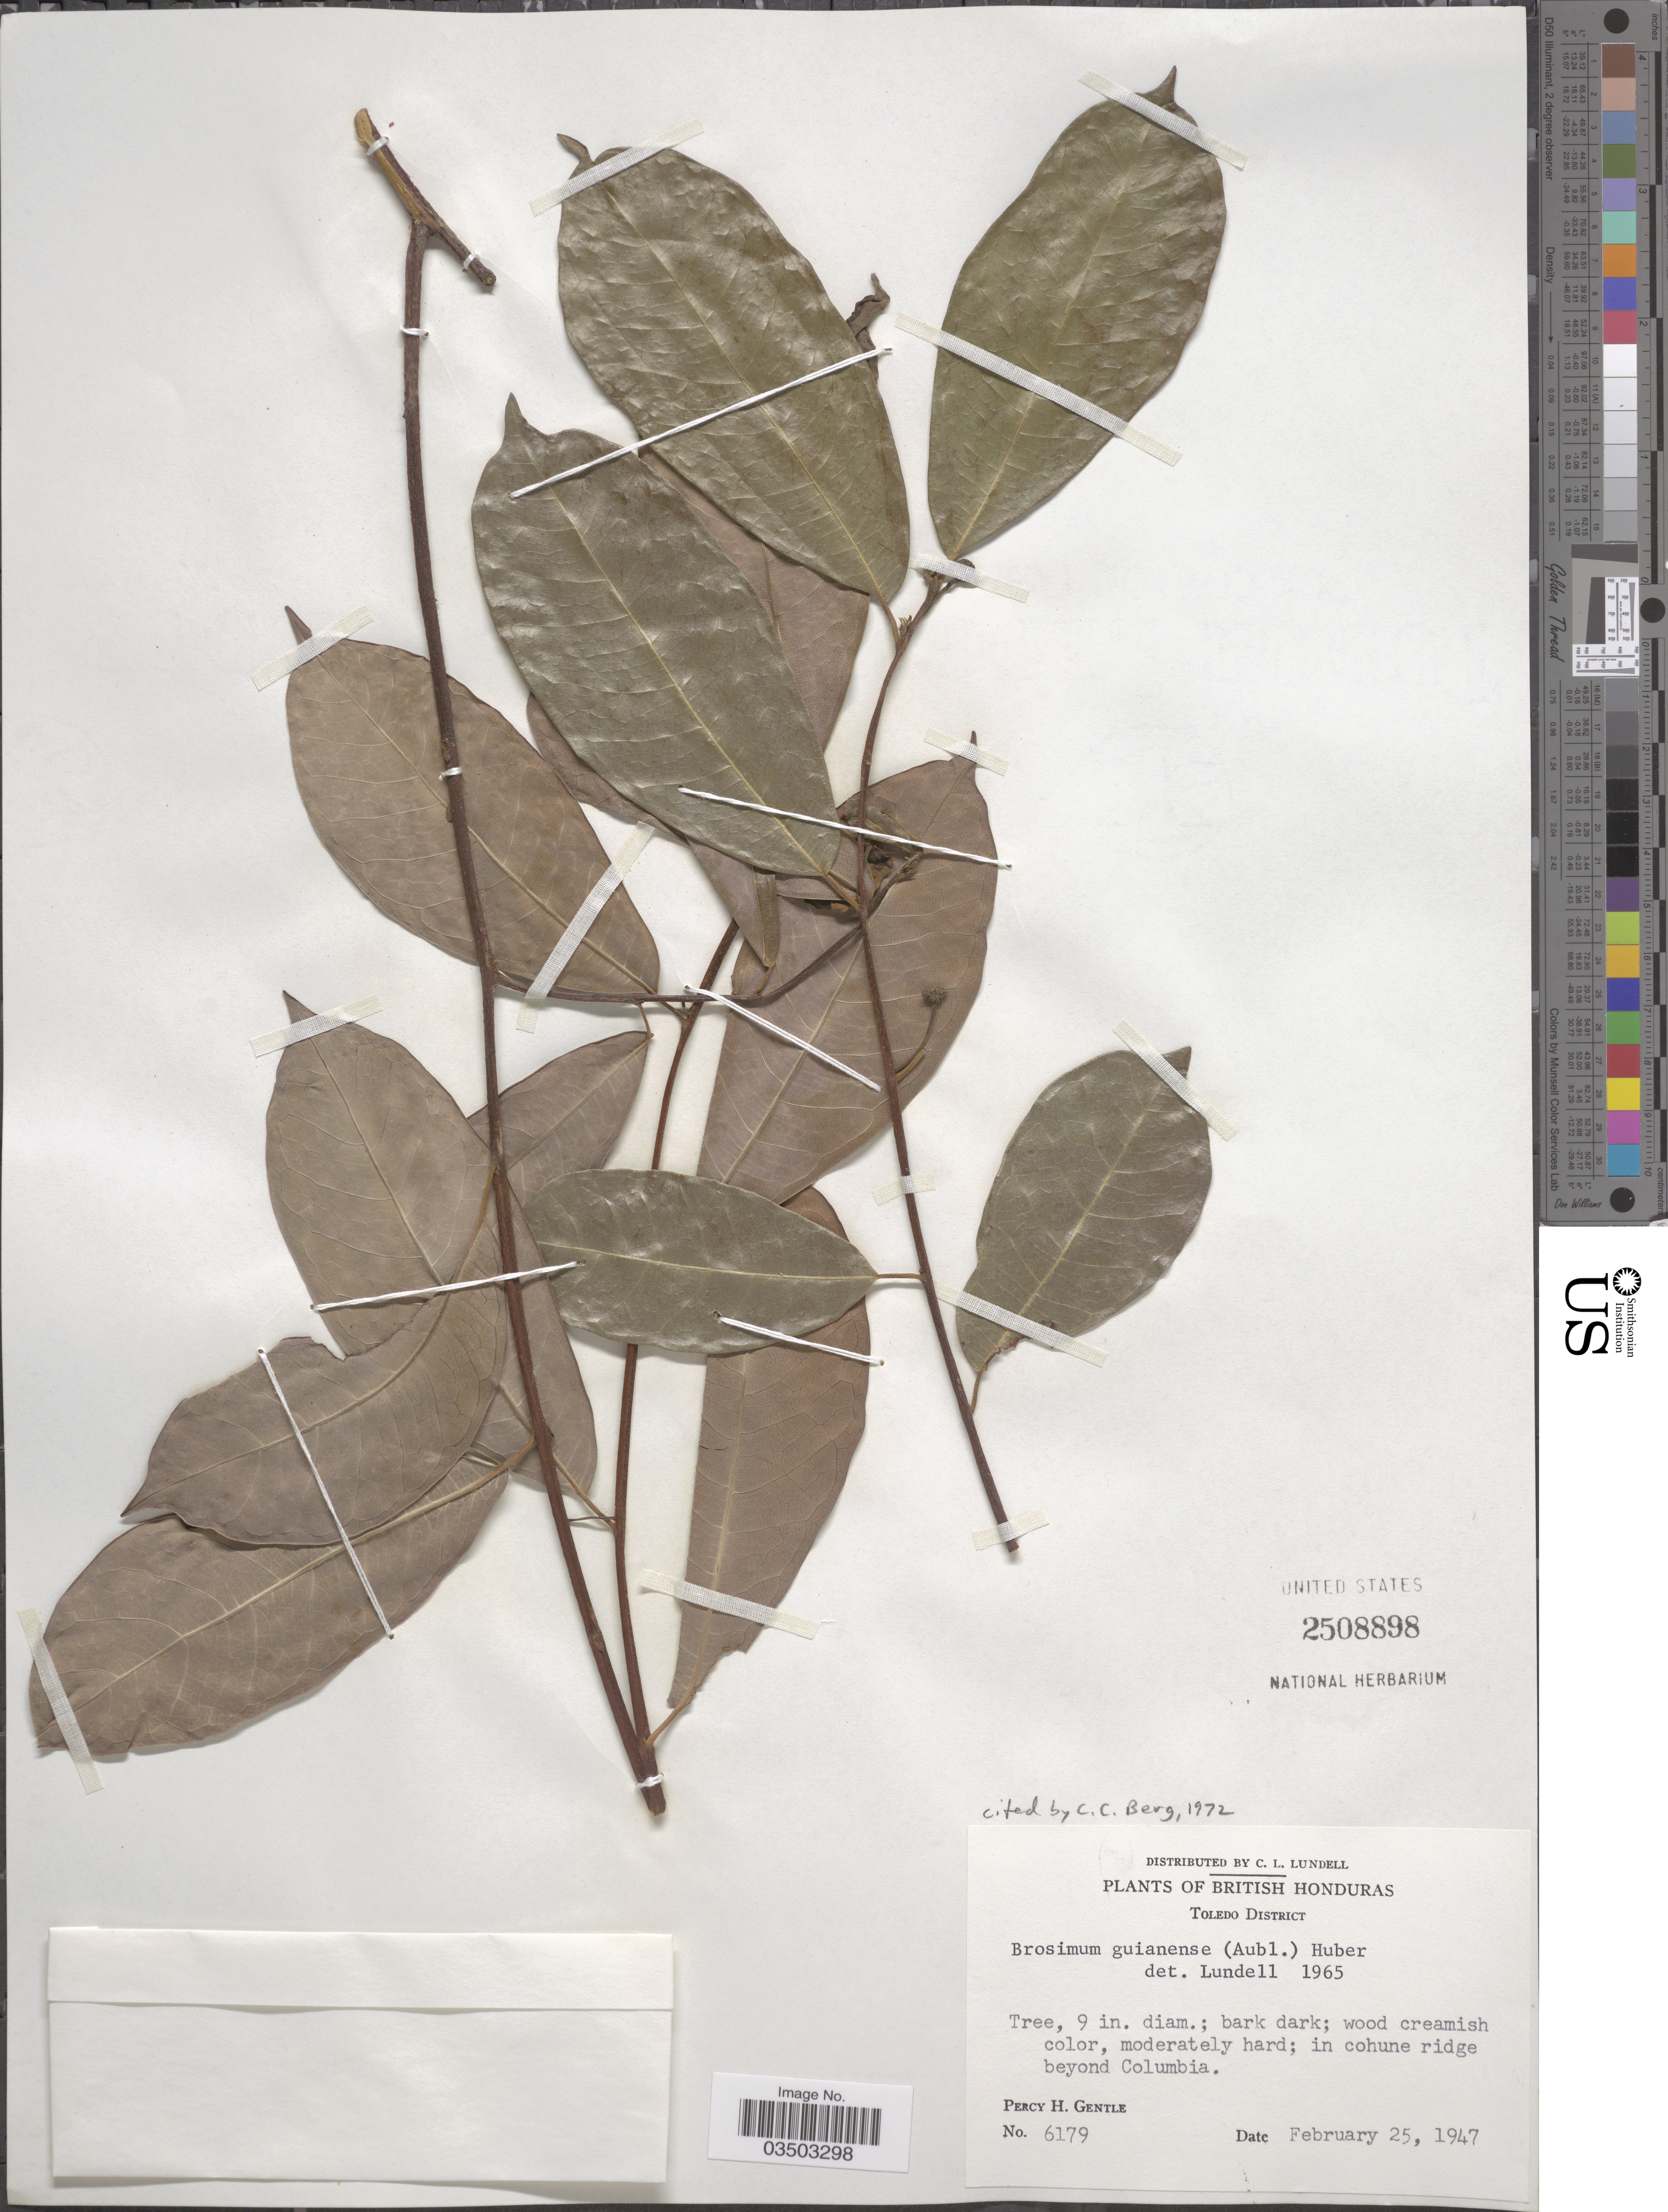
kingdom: Plantae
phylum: Tracheophyta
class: Magnoliopsida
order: Rosales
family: Moraceae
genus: Brosimum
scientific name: Brosimum guianense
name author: (Aubl.) Huber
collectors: P. H. Gentle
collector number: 6179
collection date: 1947-02-25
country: Belize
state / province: Toledo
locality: British Honduras. Toledo District. In cohune ridge beyond Columbia.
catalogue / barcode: US 2508898